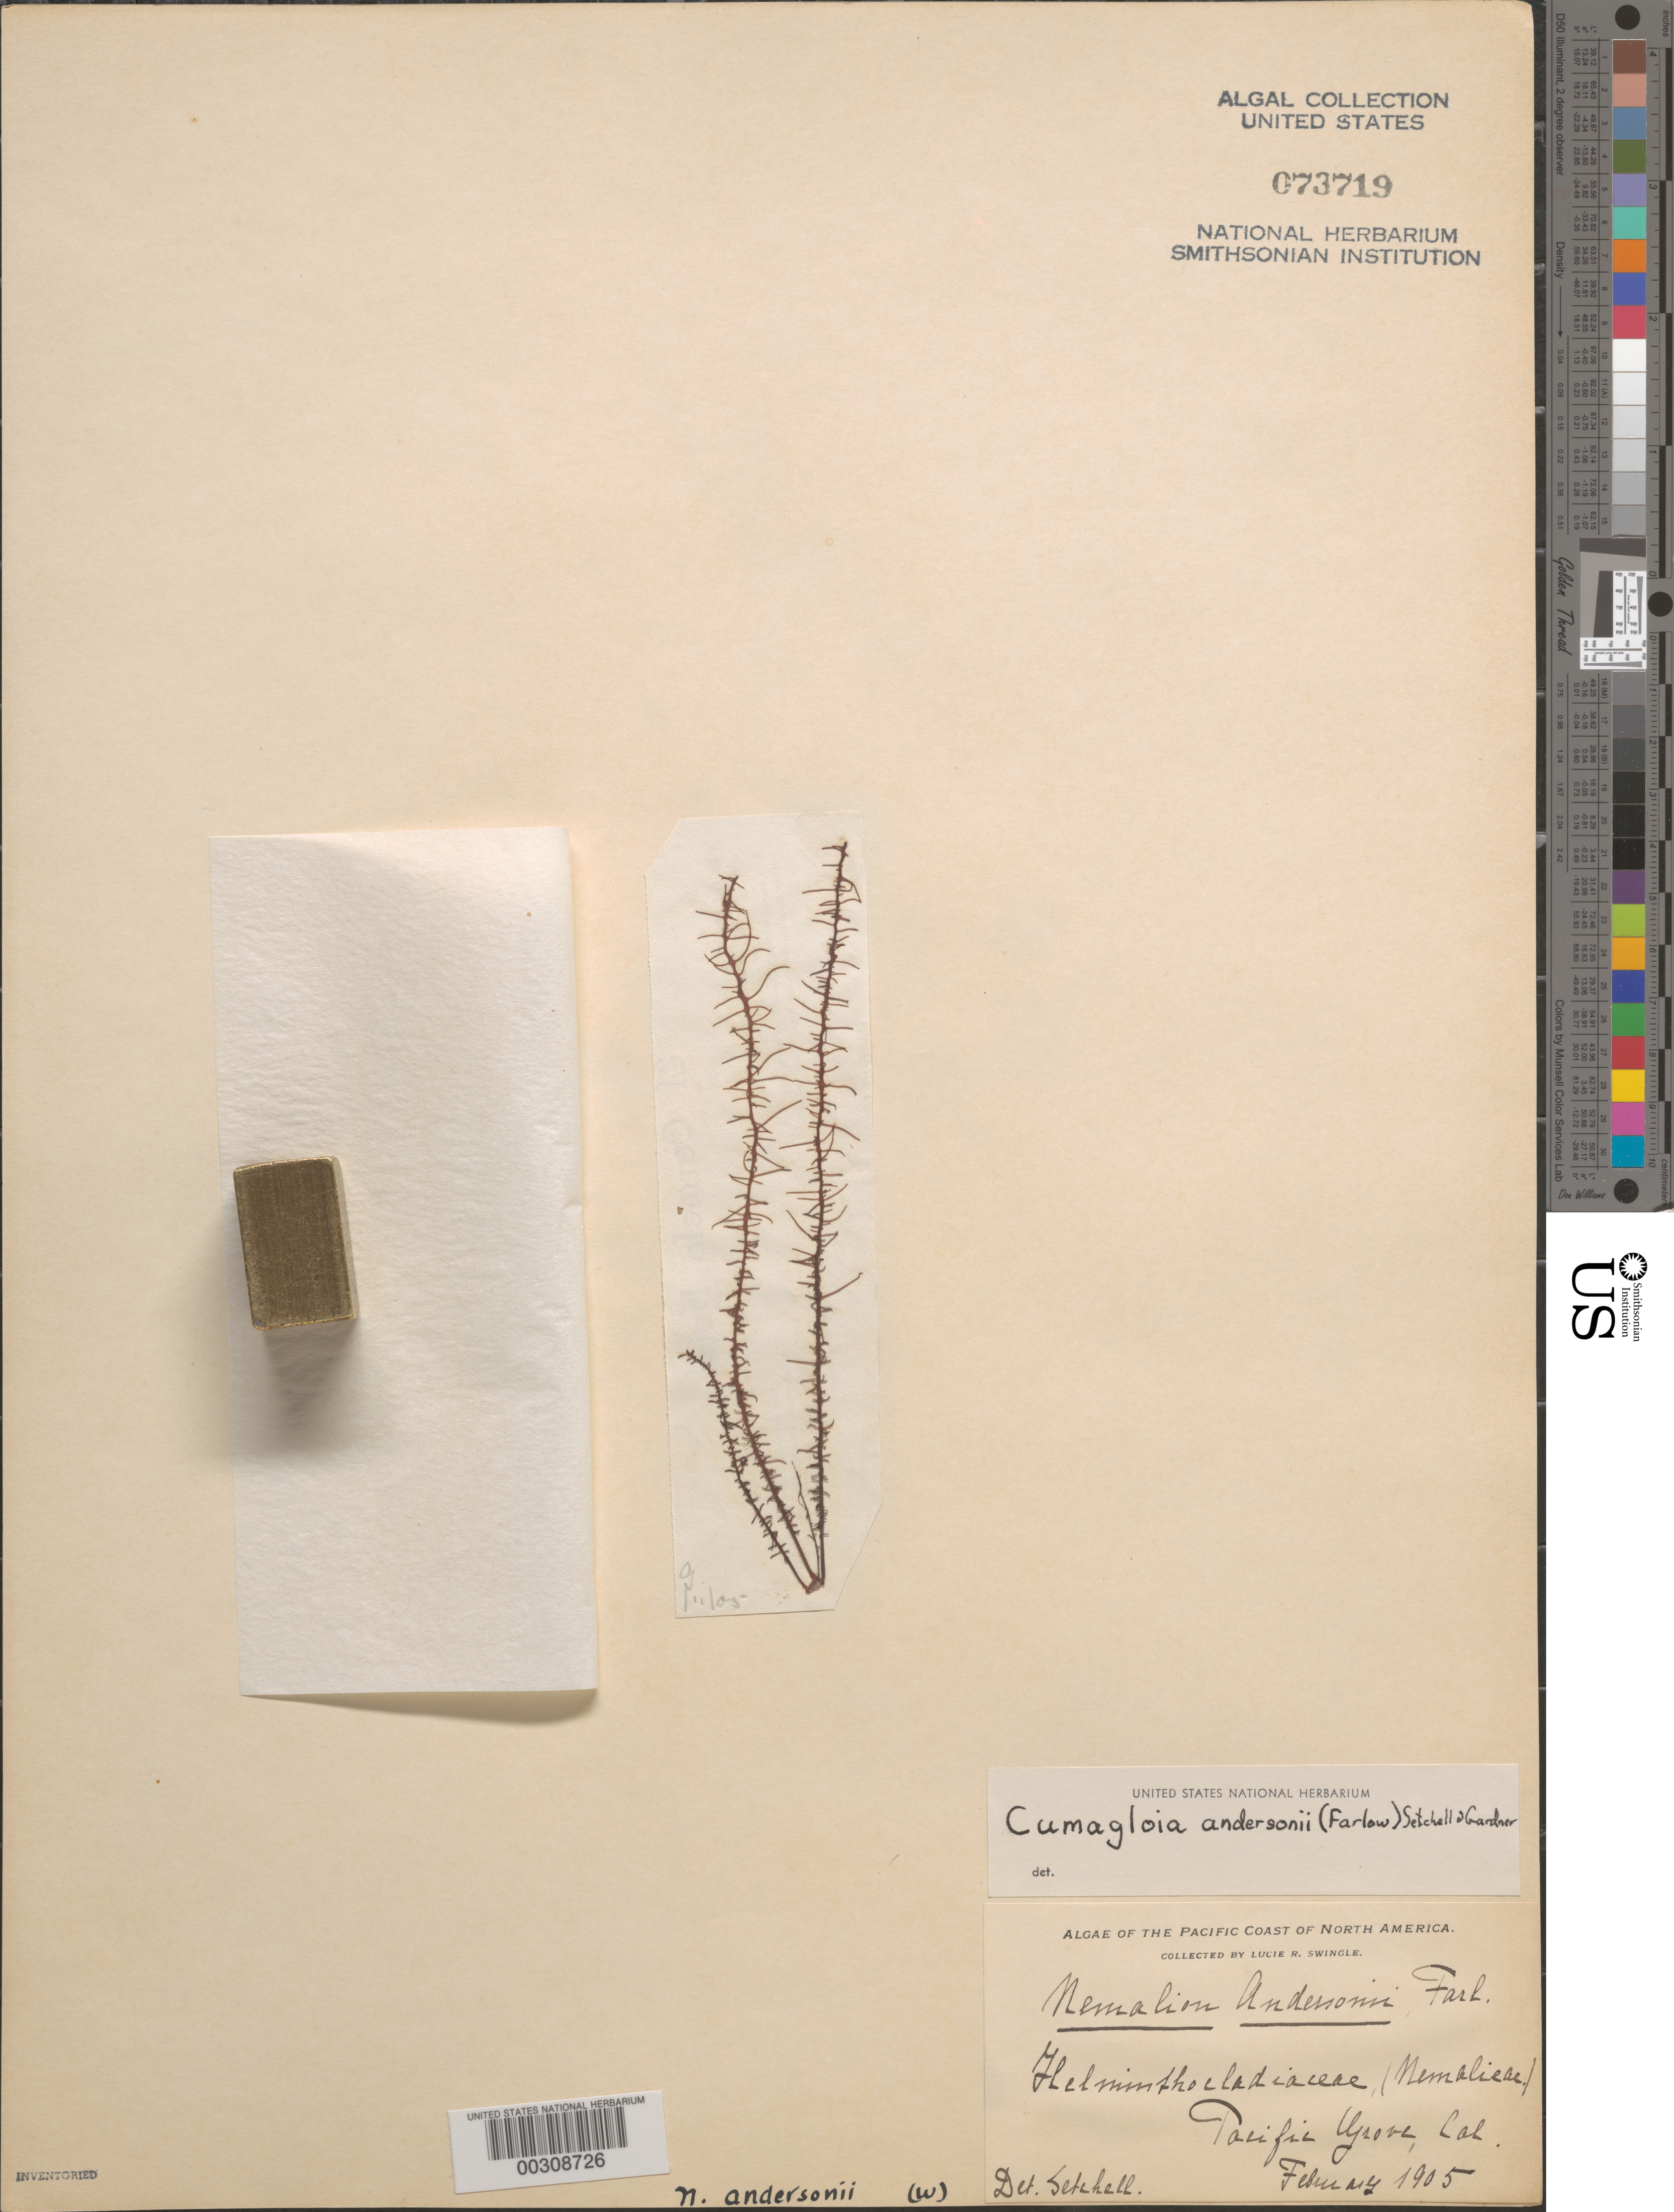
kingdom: Plantae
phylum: Rhodophyta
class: Florideophyceae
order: Nemaliales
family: Liagoraceae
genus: Cumagloia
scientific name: Cumagloia andersonii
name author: (Farl.) Setch. & N.L. Gardner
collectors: L. Swingle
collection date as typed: Feb 1905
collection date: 1905-02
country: United States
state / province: California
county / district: Monterey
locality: Pacific Grove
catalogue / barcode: US 73719